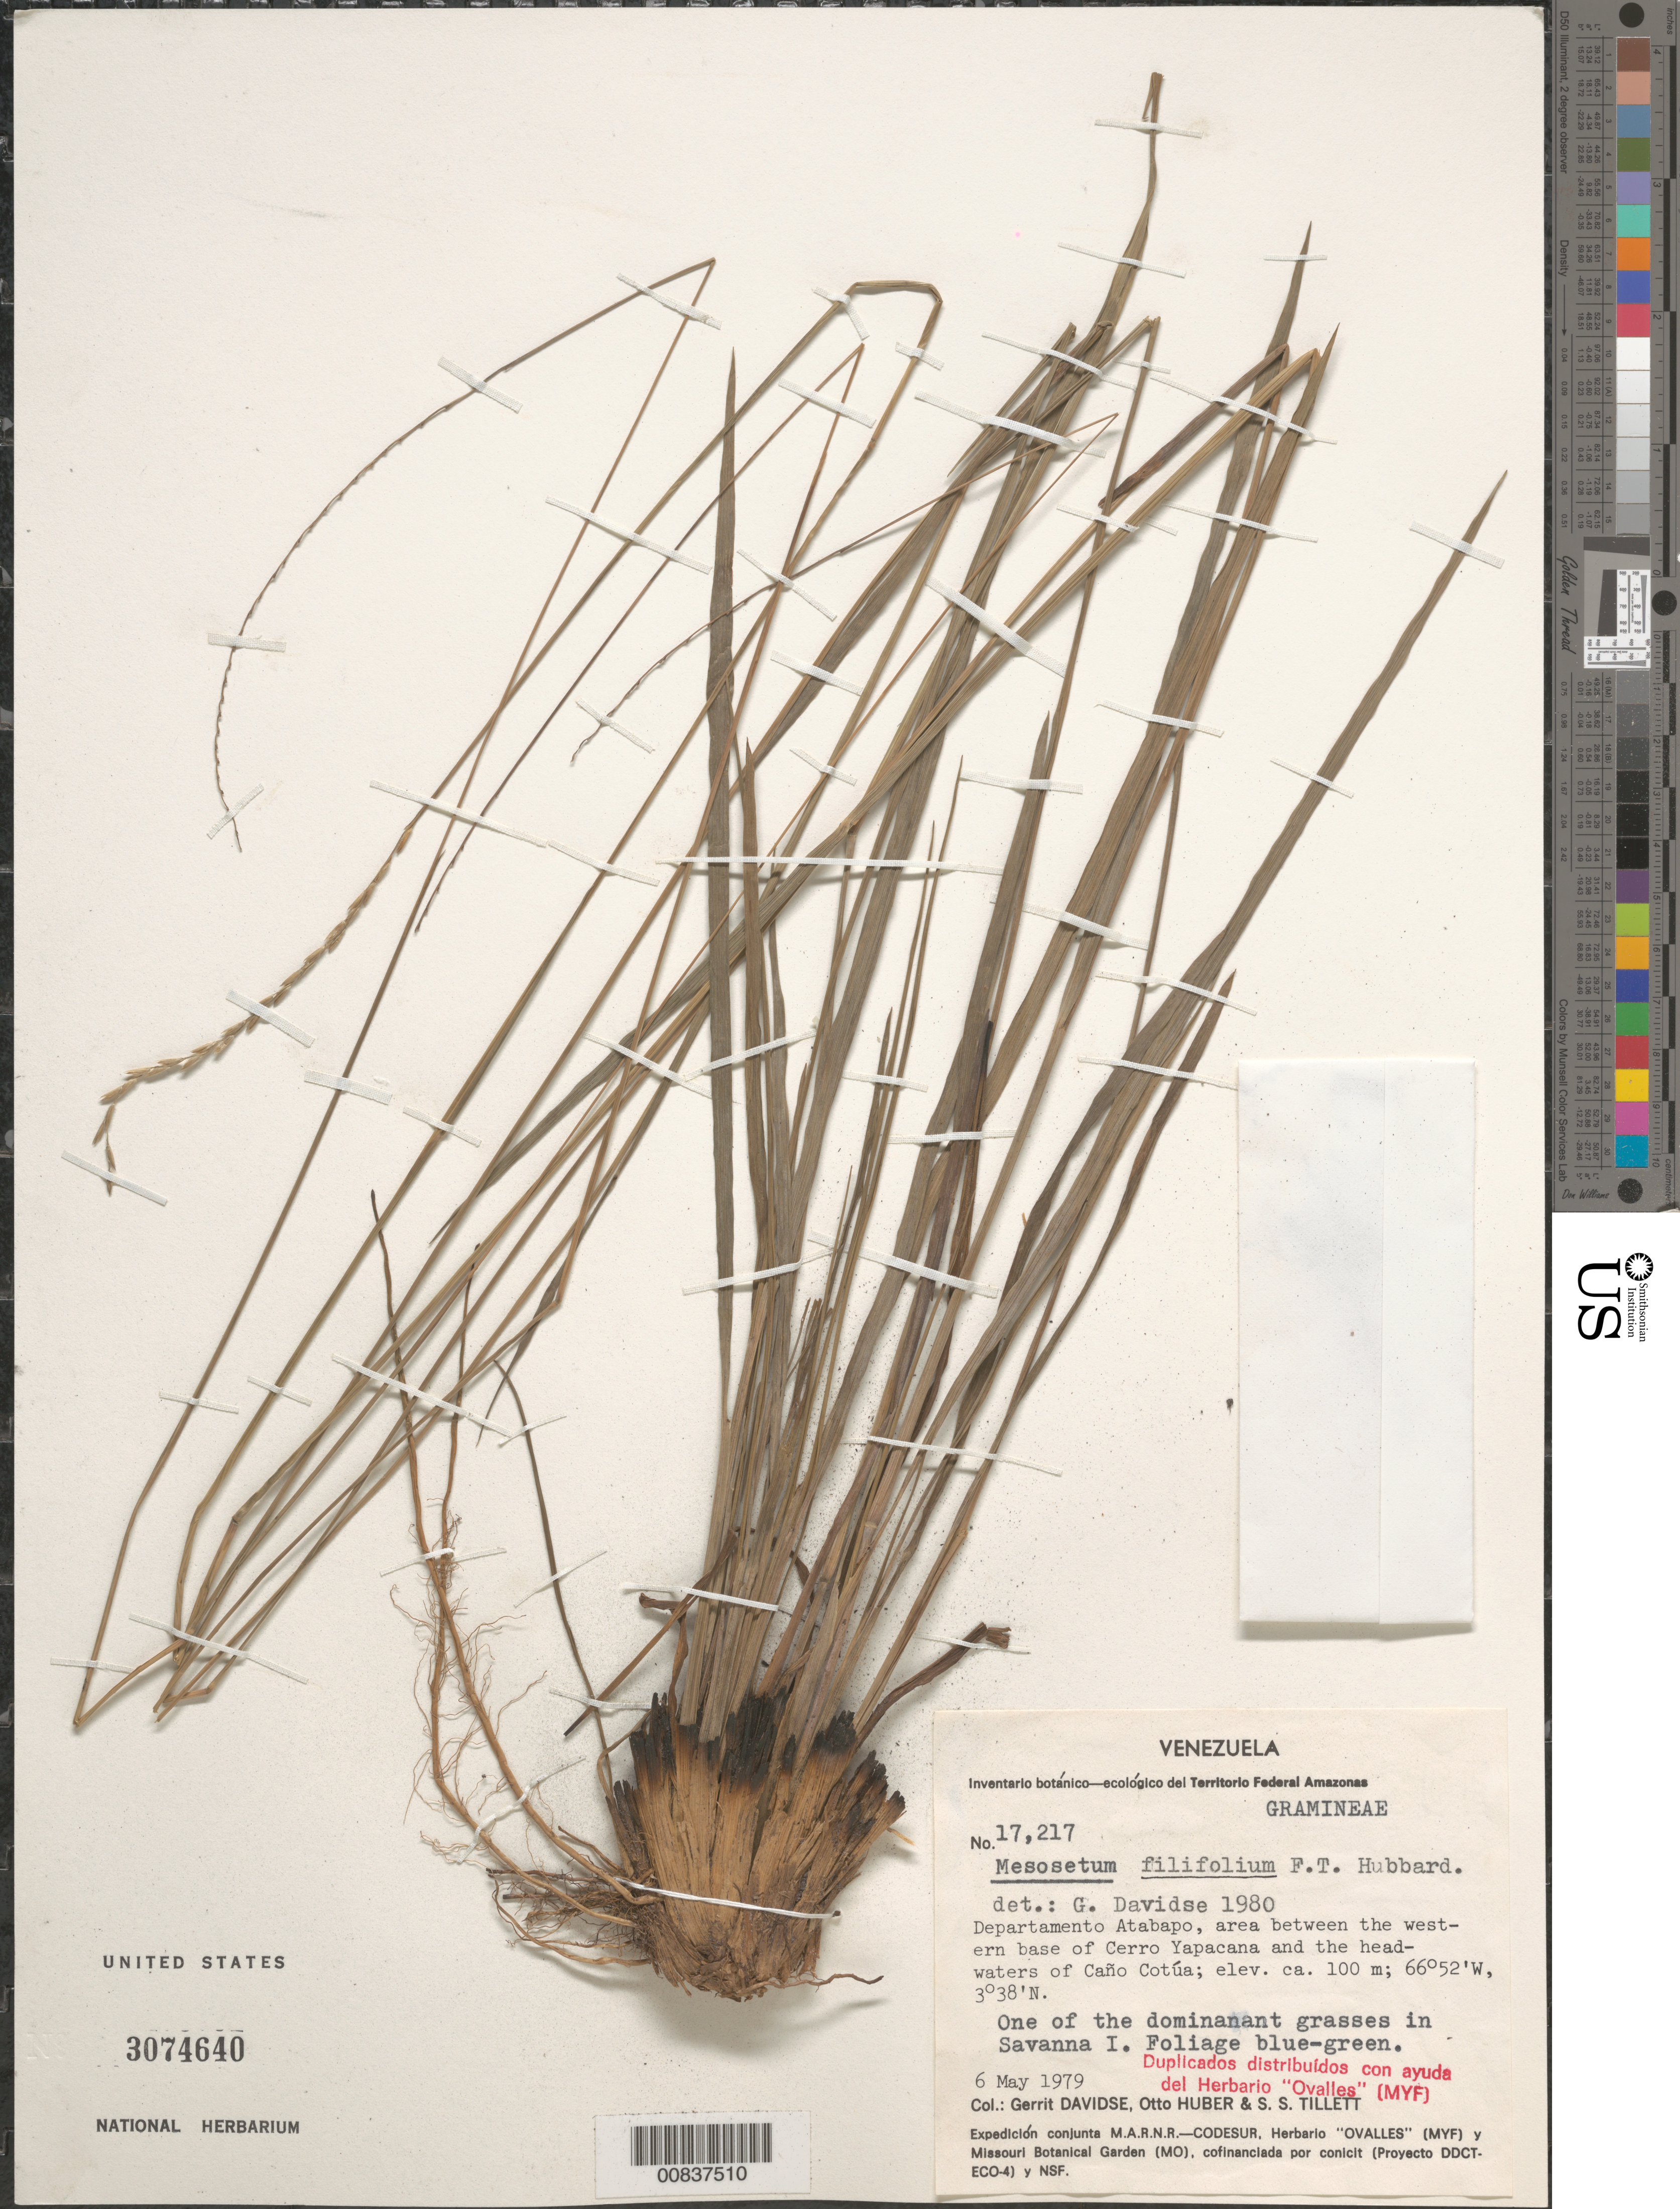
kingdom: Plantae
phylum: Tracheophyta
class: Liliopsida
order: Poales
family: Poaceae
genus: Mesosetum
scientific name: Mesosetum filifolium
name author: F.T. Hubb.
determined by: Davidse, Gerrit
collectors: G. Davidse, O. Huber & S. S. Tillett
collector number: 17217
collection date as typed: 6-May-79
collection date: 1979-05-06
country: Venezuela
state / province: Amazonas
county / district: Atabapo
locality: Cerro Yapacána, western base, to headwaters of Caño Cotúa, Savanna I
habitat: Savanna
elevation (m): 100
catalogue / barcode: US 3074640